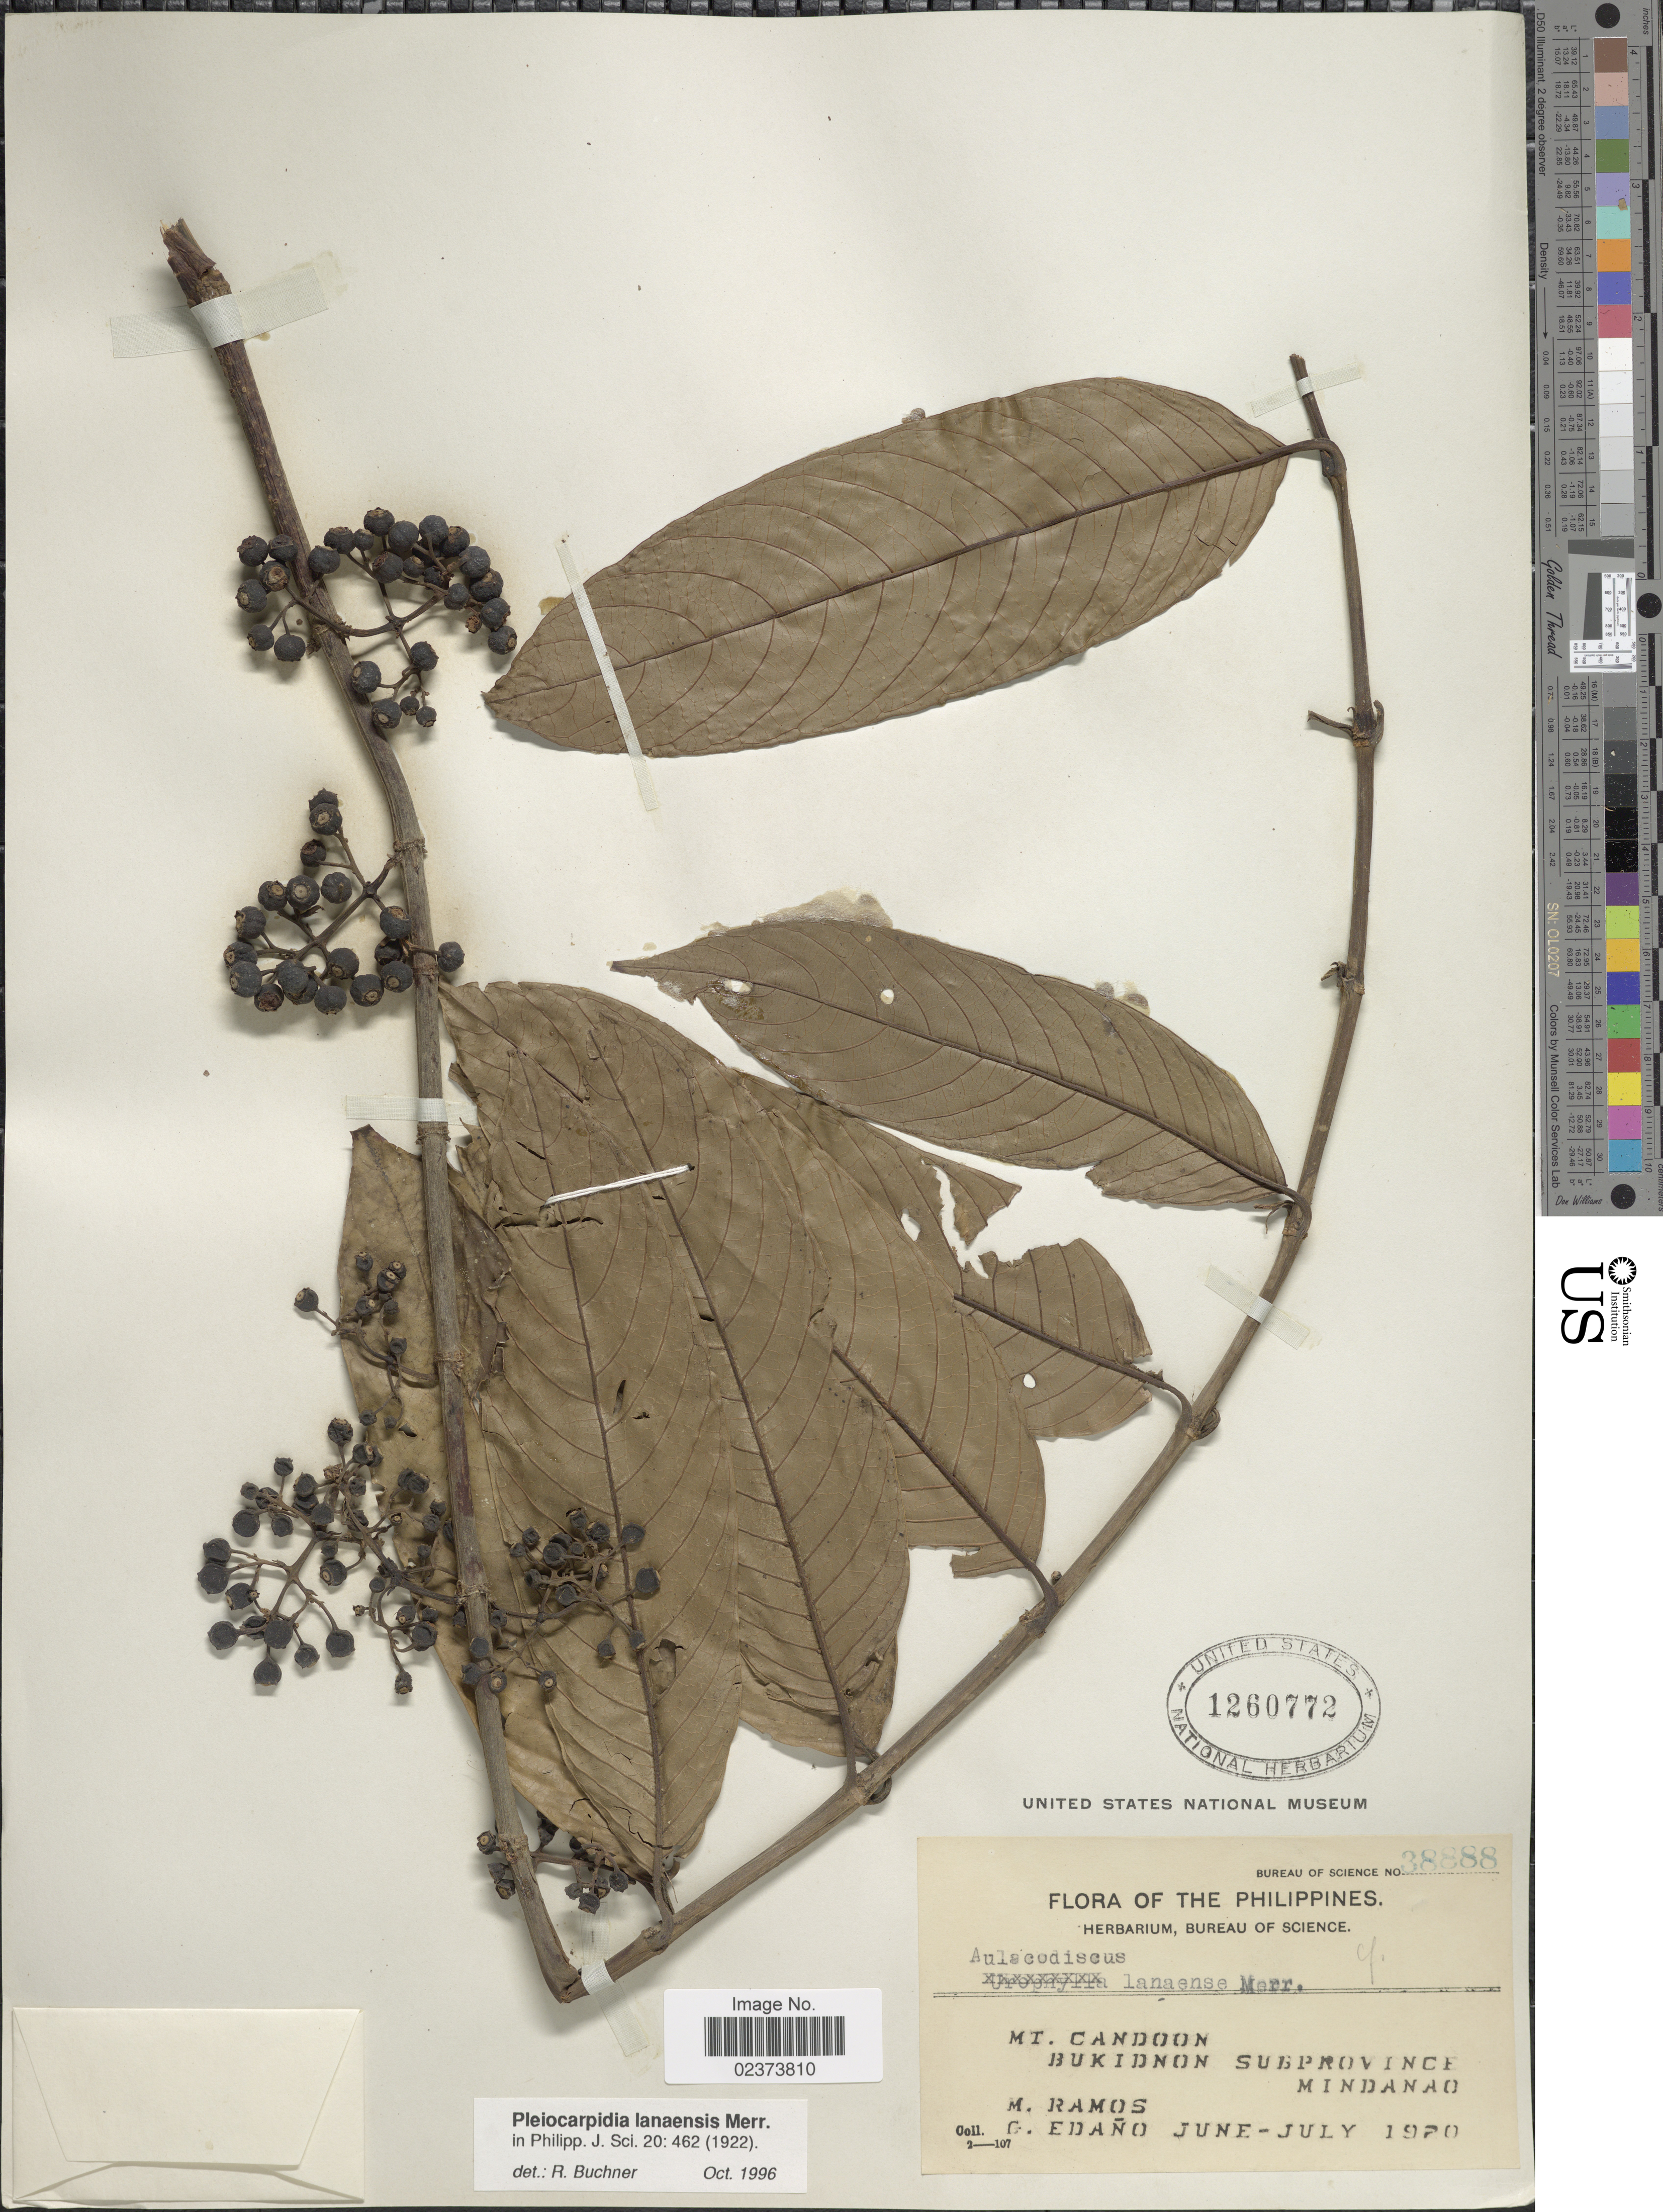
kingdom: Plantae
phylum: Tracheophyta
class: Magnoliopsida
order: Gentianales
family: Rubiaceae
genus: Pleiocarpidia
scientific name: Pleiocarpidia lanaensis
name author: Merr.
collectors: M. Ramos & G. Edaño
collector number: Bureau of Science 38888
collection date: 1920-06/1920-07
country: Philippines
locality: Mt. Candoon, Bukidnon Subprovince, Mindanao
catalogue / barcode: US 1260772